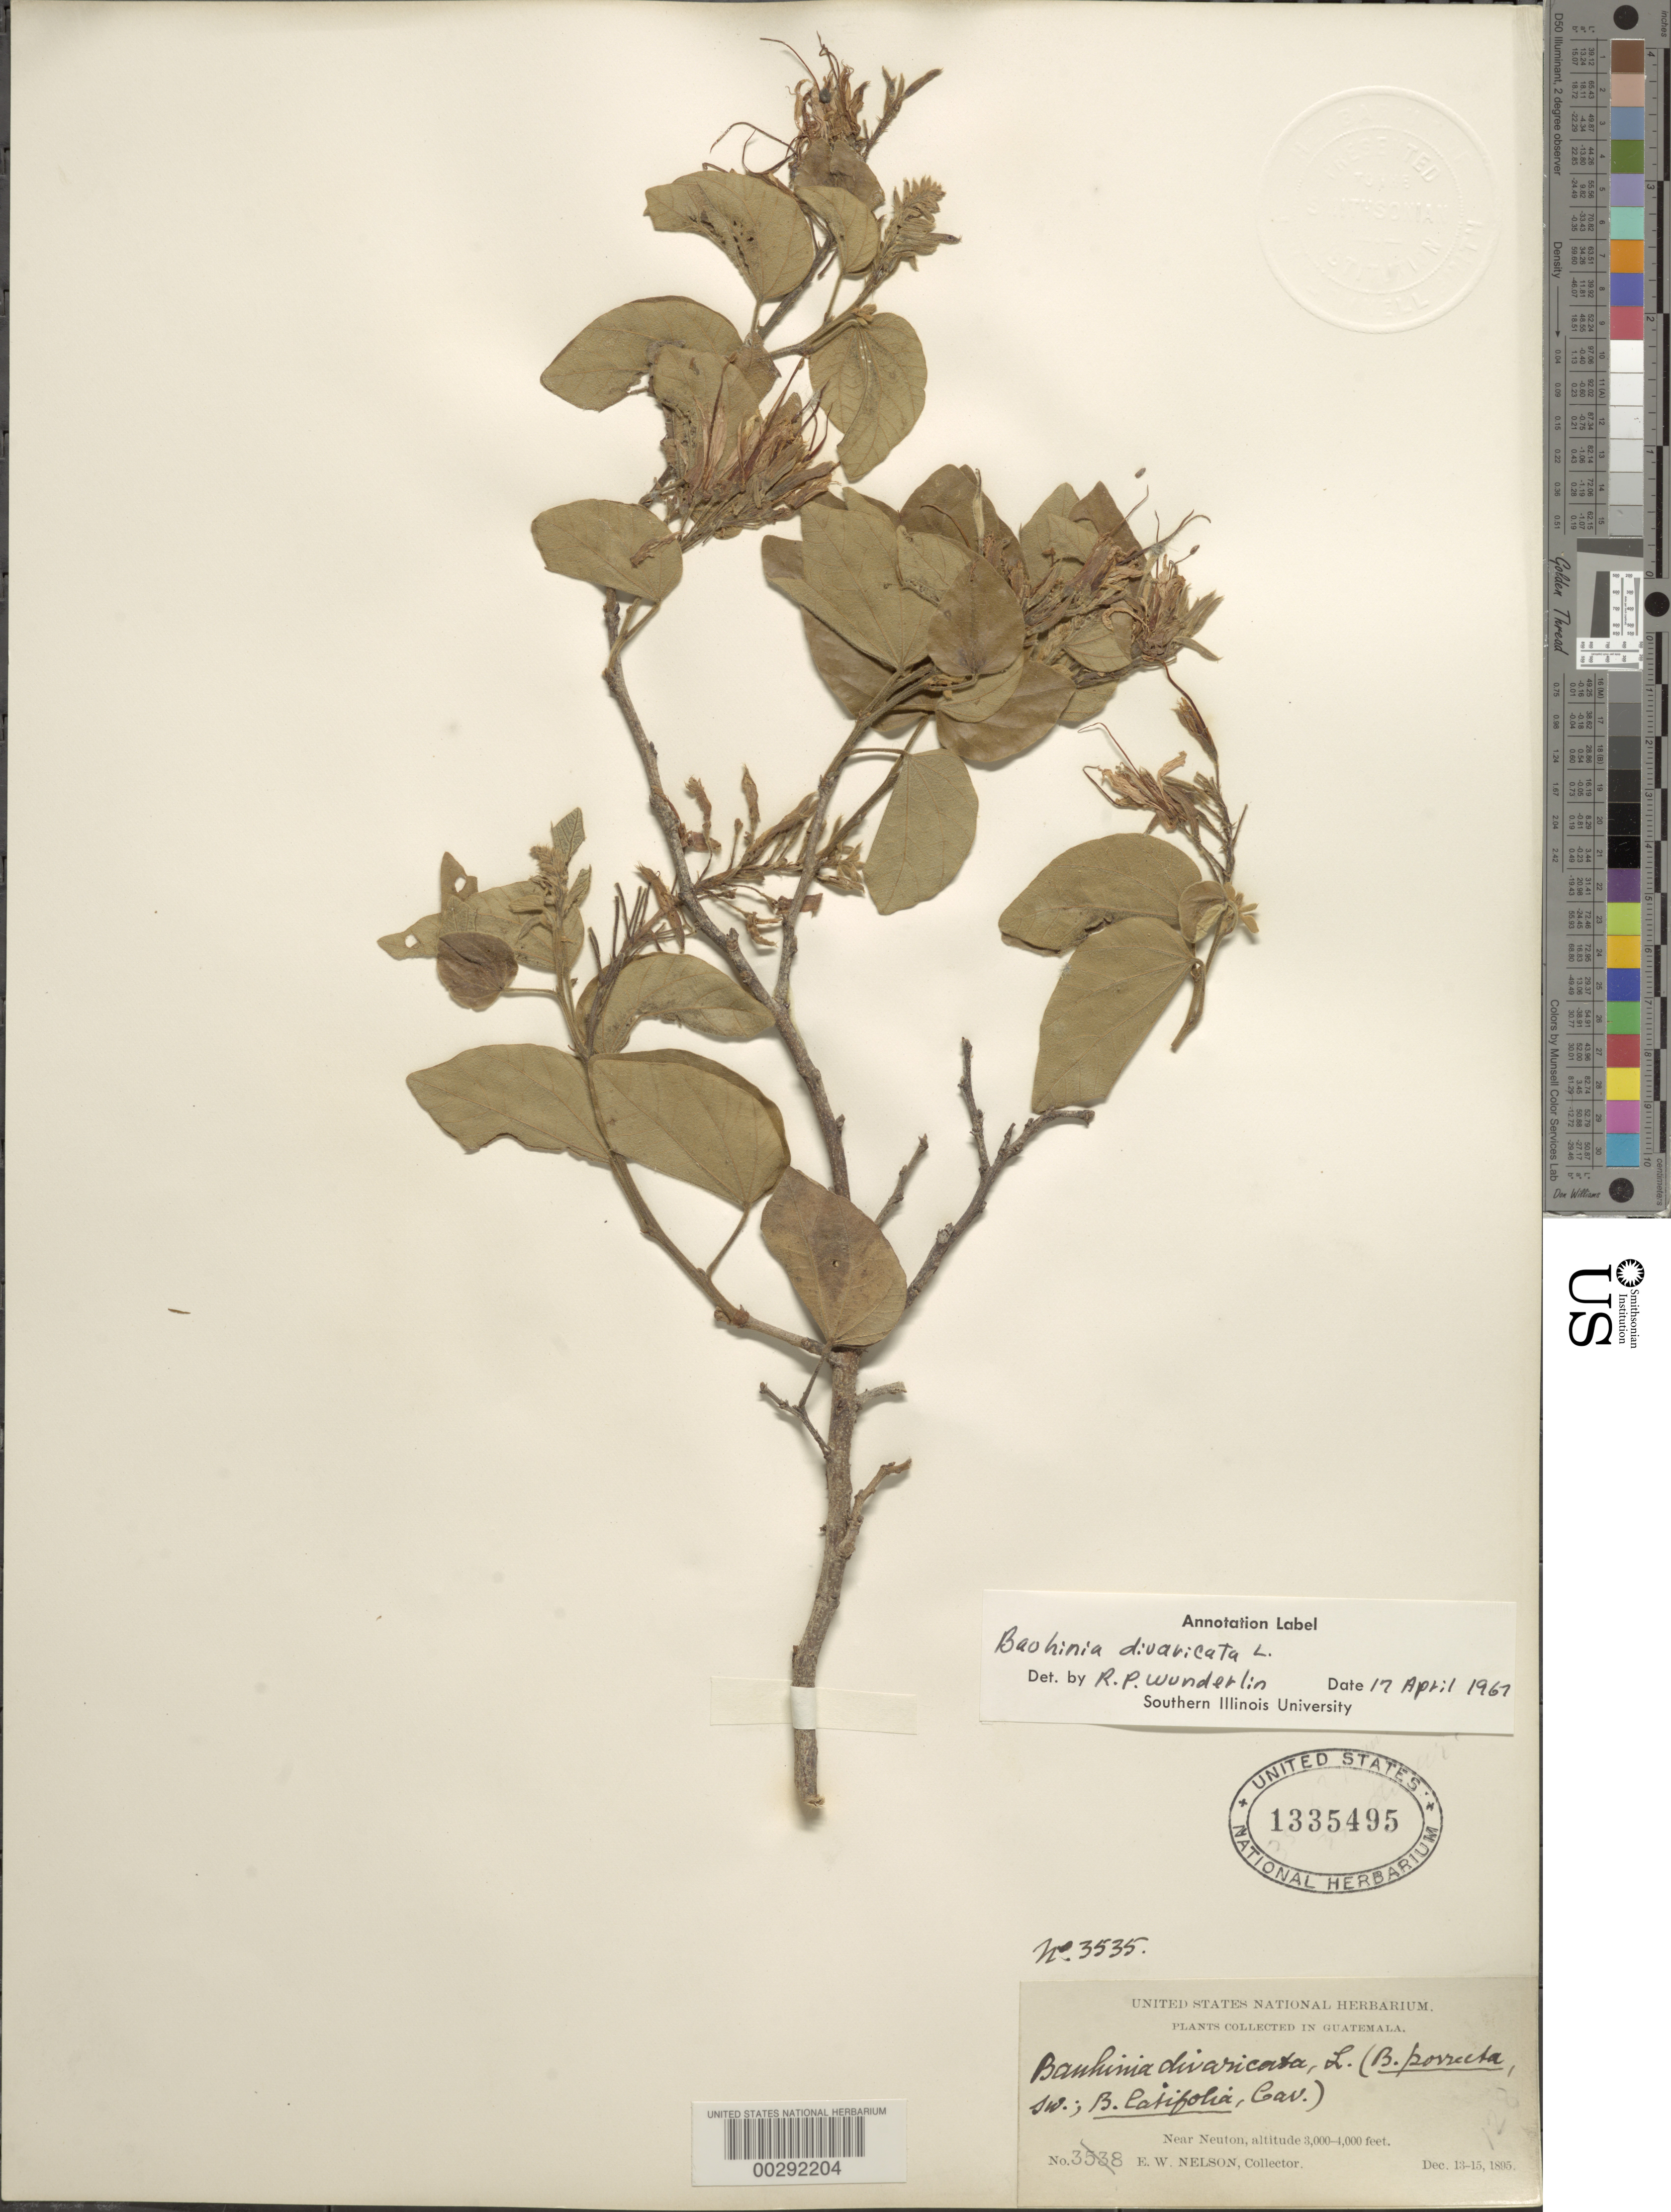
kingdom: Plantae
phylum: Tracheophyta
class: Magnoliopsida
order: Fabales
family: Fabaceae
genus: Bauhinia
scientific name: Bauhinia divaricata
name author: L.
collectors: E. W. Nelson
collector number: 3535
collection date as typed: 13 Dec 1895 to 15 Dec 1895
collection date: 1895-12-13/1895-12-15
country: Guatemala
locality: Near neuton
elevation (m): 914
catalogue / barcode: US 1335495